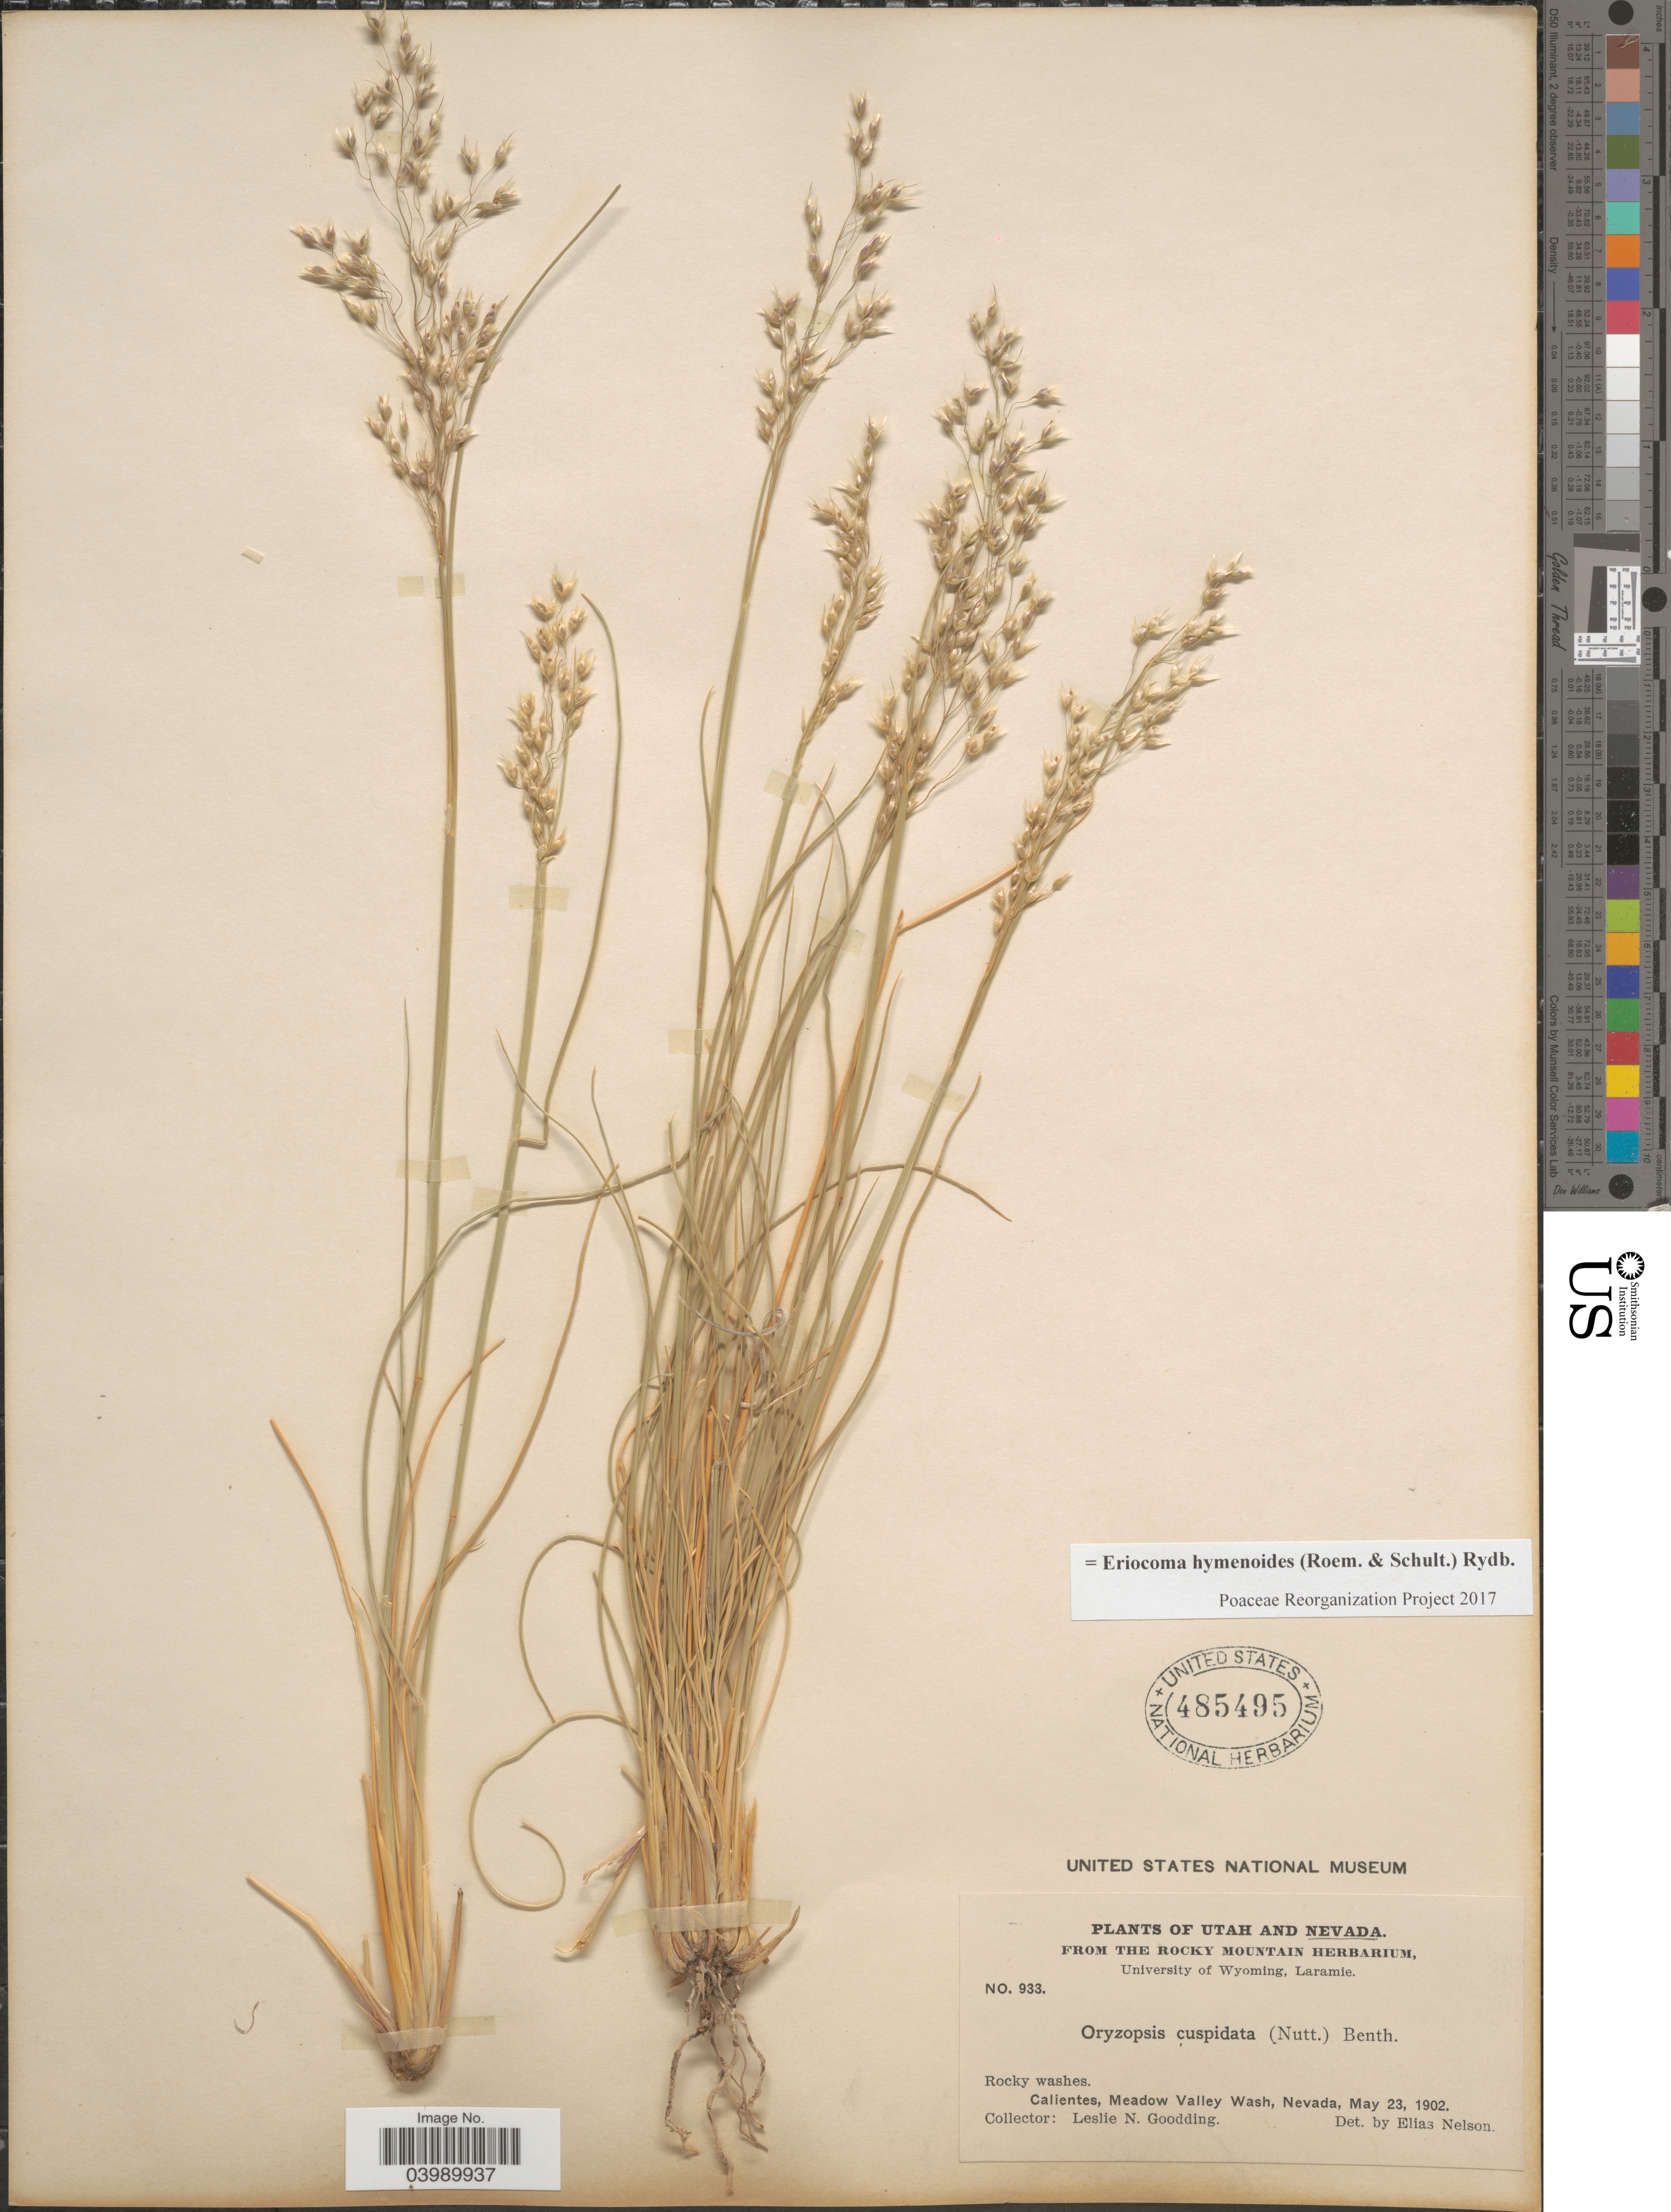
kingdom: Plantae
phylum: Tracheophyta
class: Liliopsida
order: Poales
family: Poaceae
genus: Eriocoma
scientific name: Eriocoma hymenoides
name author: (Roem. & Schult.) Rydb.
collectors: L. N. Goodding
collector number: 933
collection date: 1902-05-23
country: United States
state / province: Nevada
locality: Calientes, Meadow Valley Wash.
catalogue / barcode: US 485495